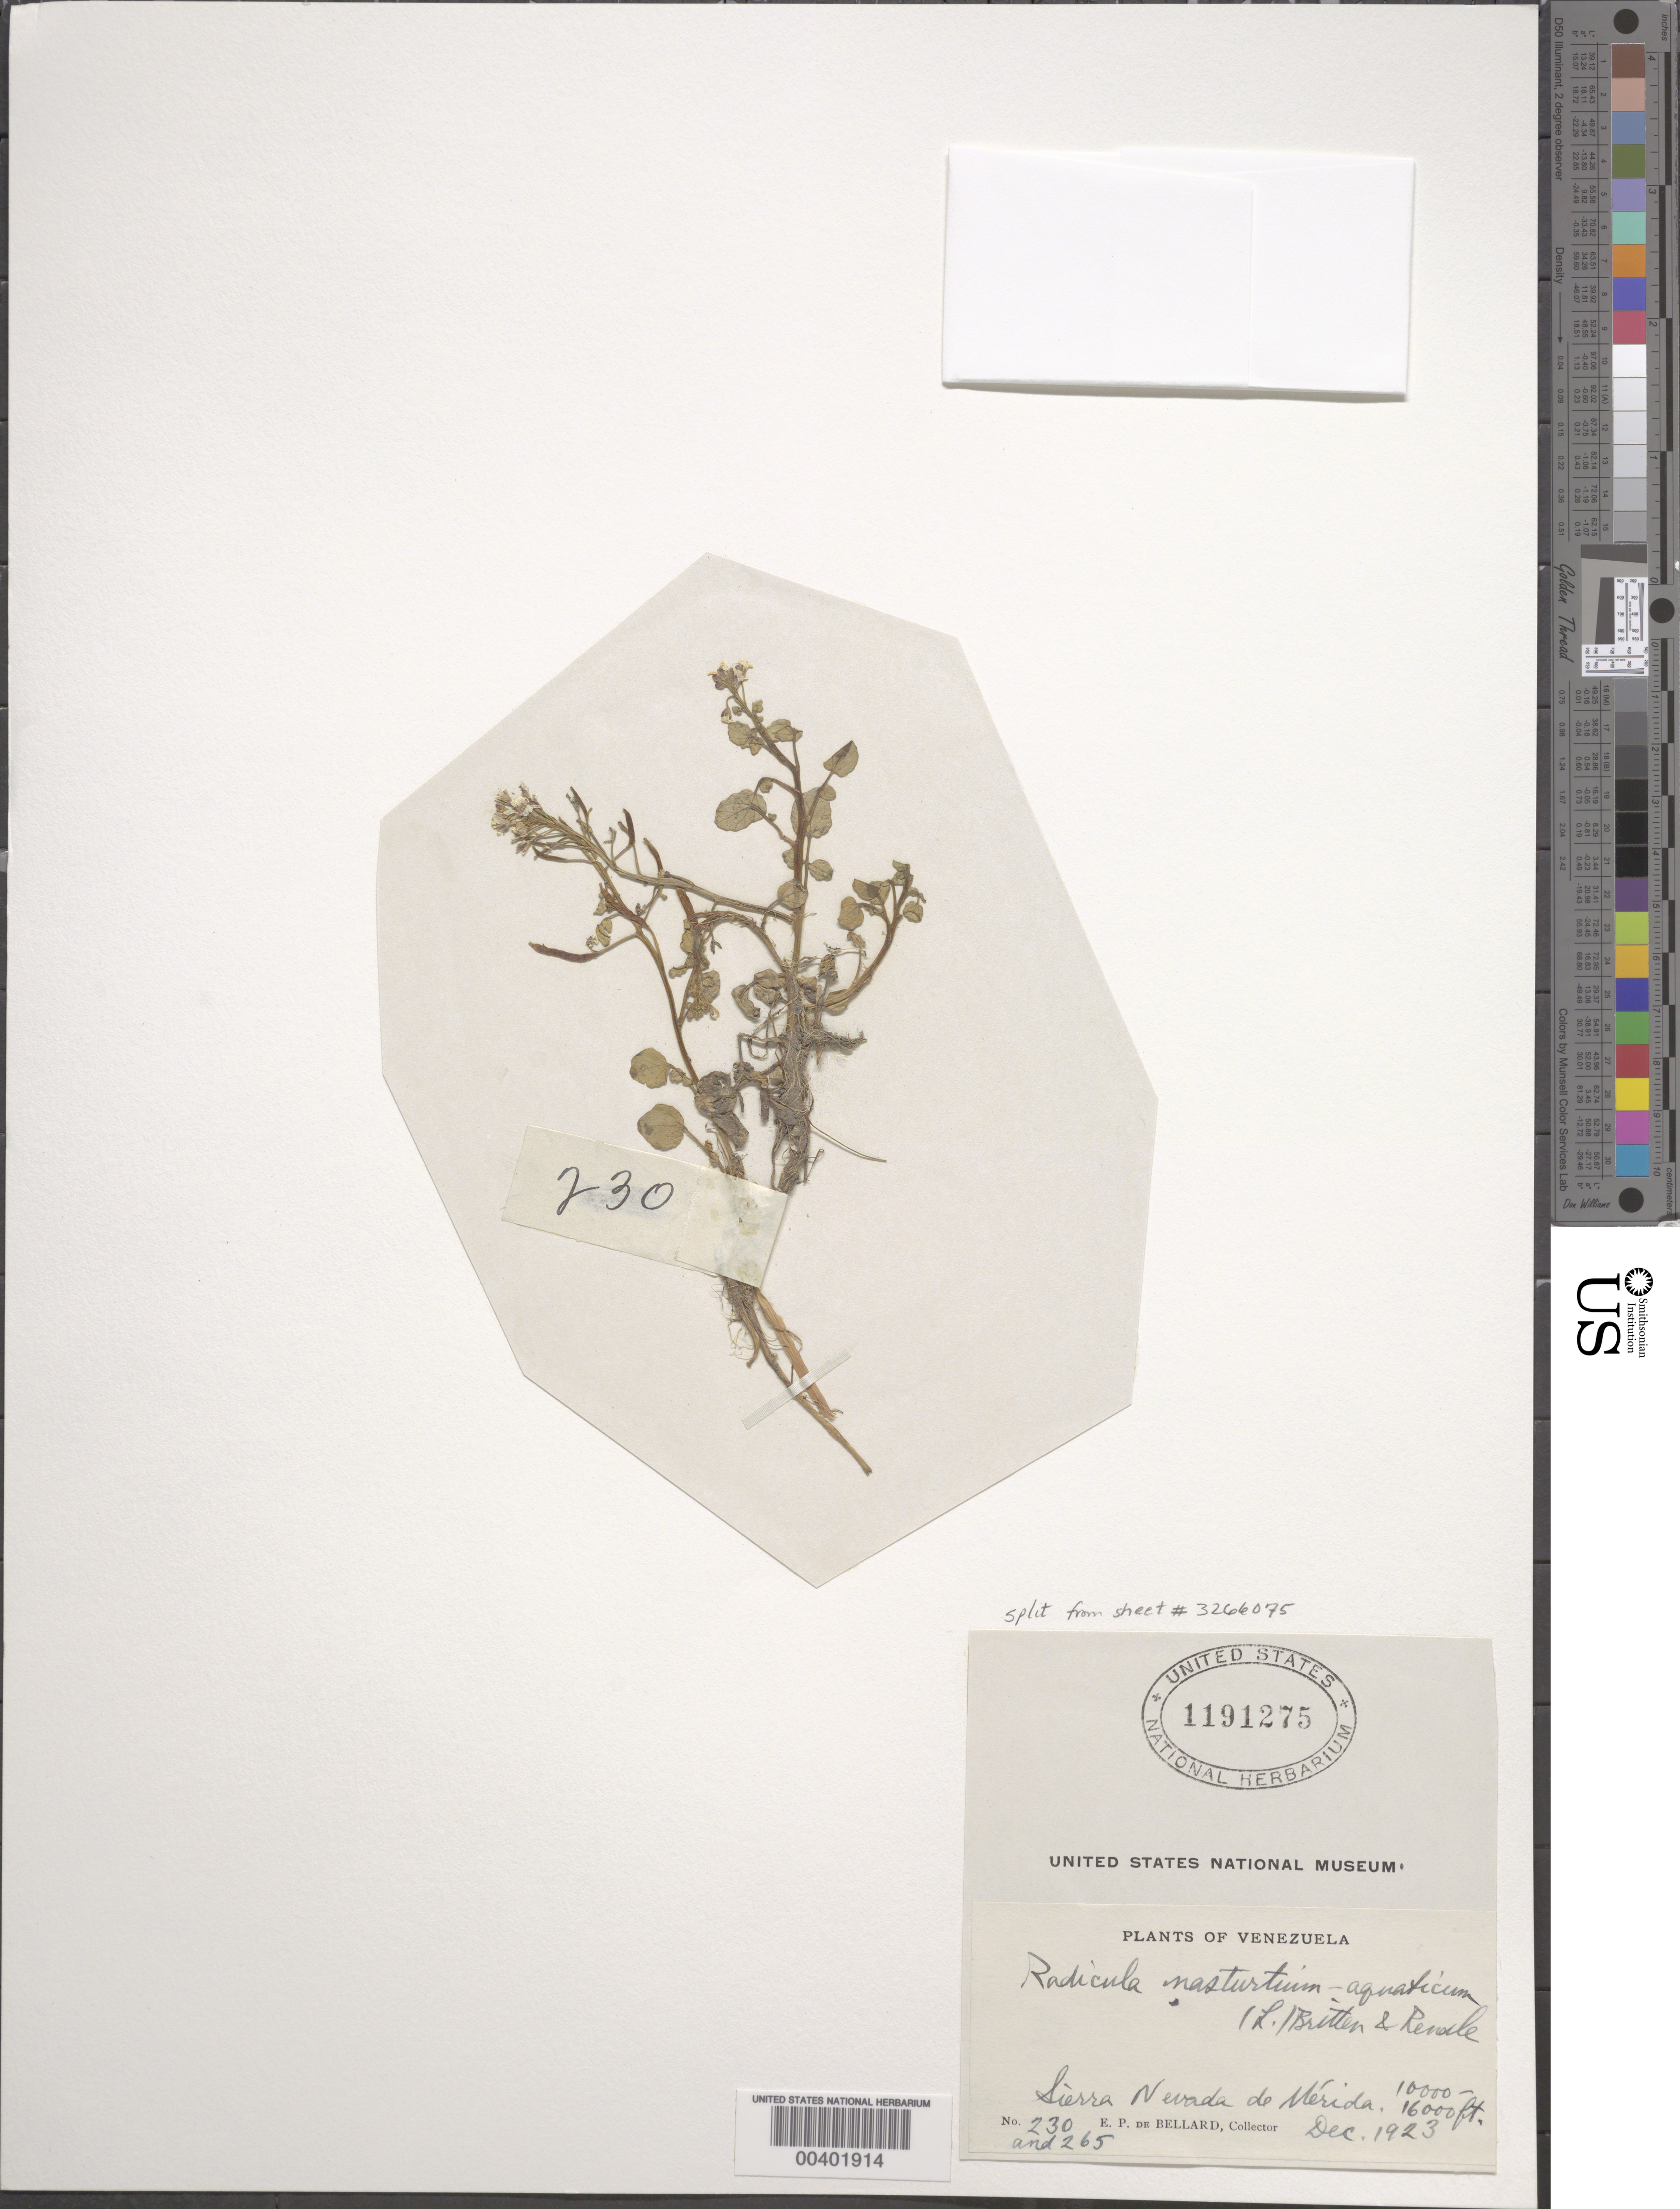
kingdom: Plantae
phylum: Tracheophyta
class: Magnoliopsida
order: Brassicales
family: Brassicaceae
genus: Nasturtium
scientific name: Nasturtium officinale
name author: R. Br.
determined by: Strong, M. T., (US), Smithsonian Institution - National Museum of Natural History (UNITED STATES)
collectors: E. Bellard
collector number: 230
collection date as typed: Dec 1923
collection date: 1923-12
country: Venezuela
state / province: Mérida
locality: Sierra Nevada de Mérida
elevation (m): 1000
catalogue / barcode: US 1191275